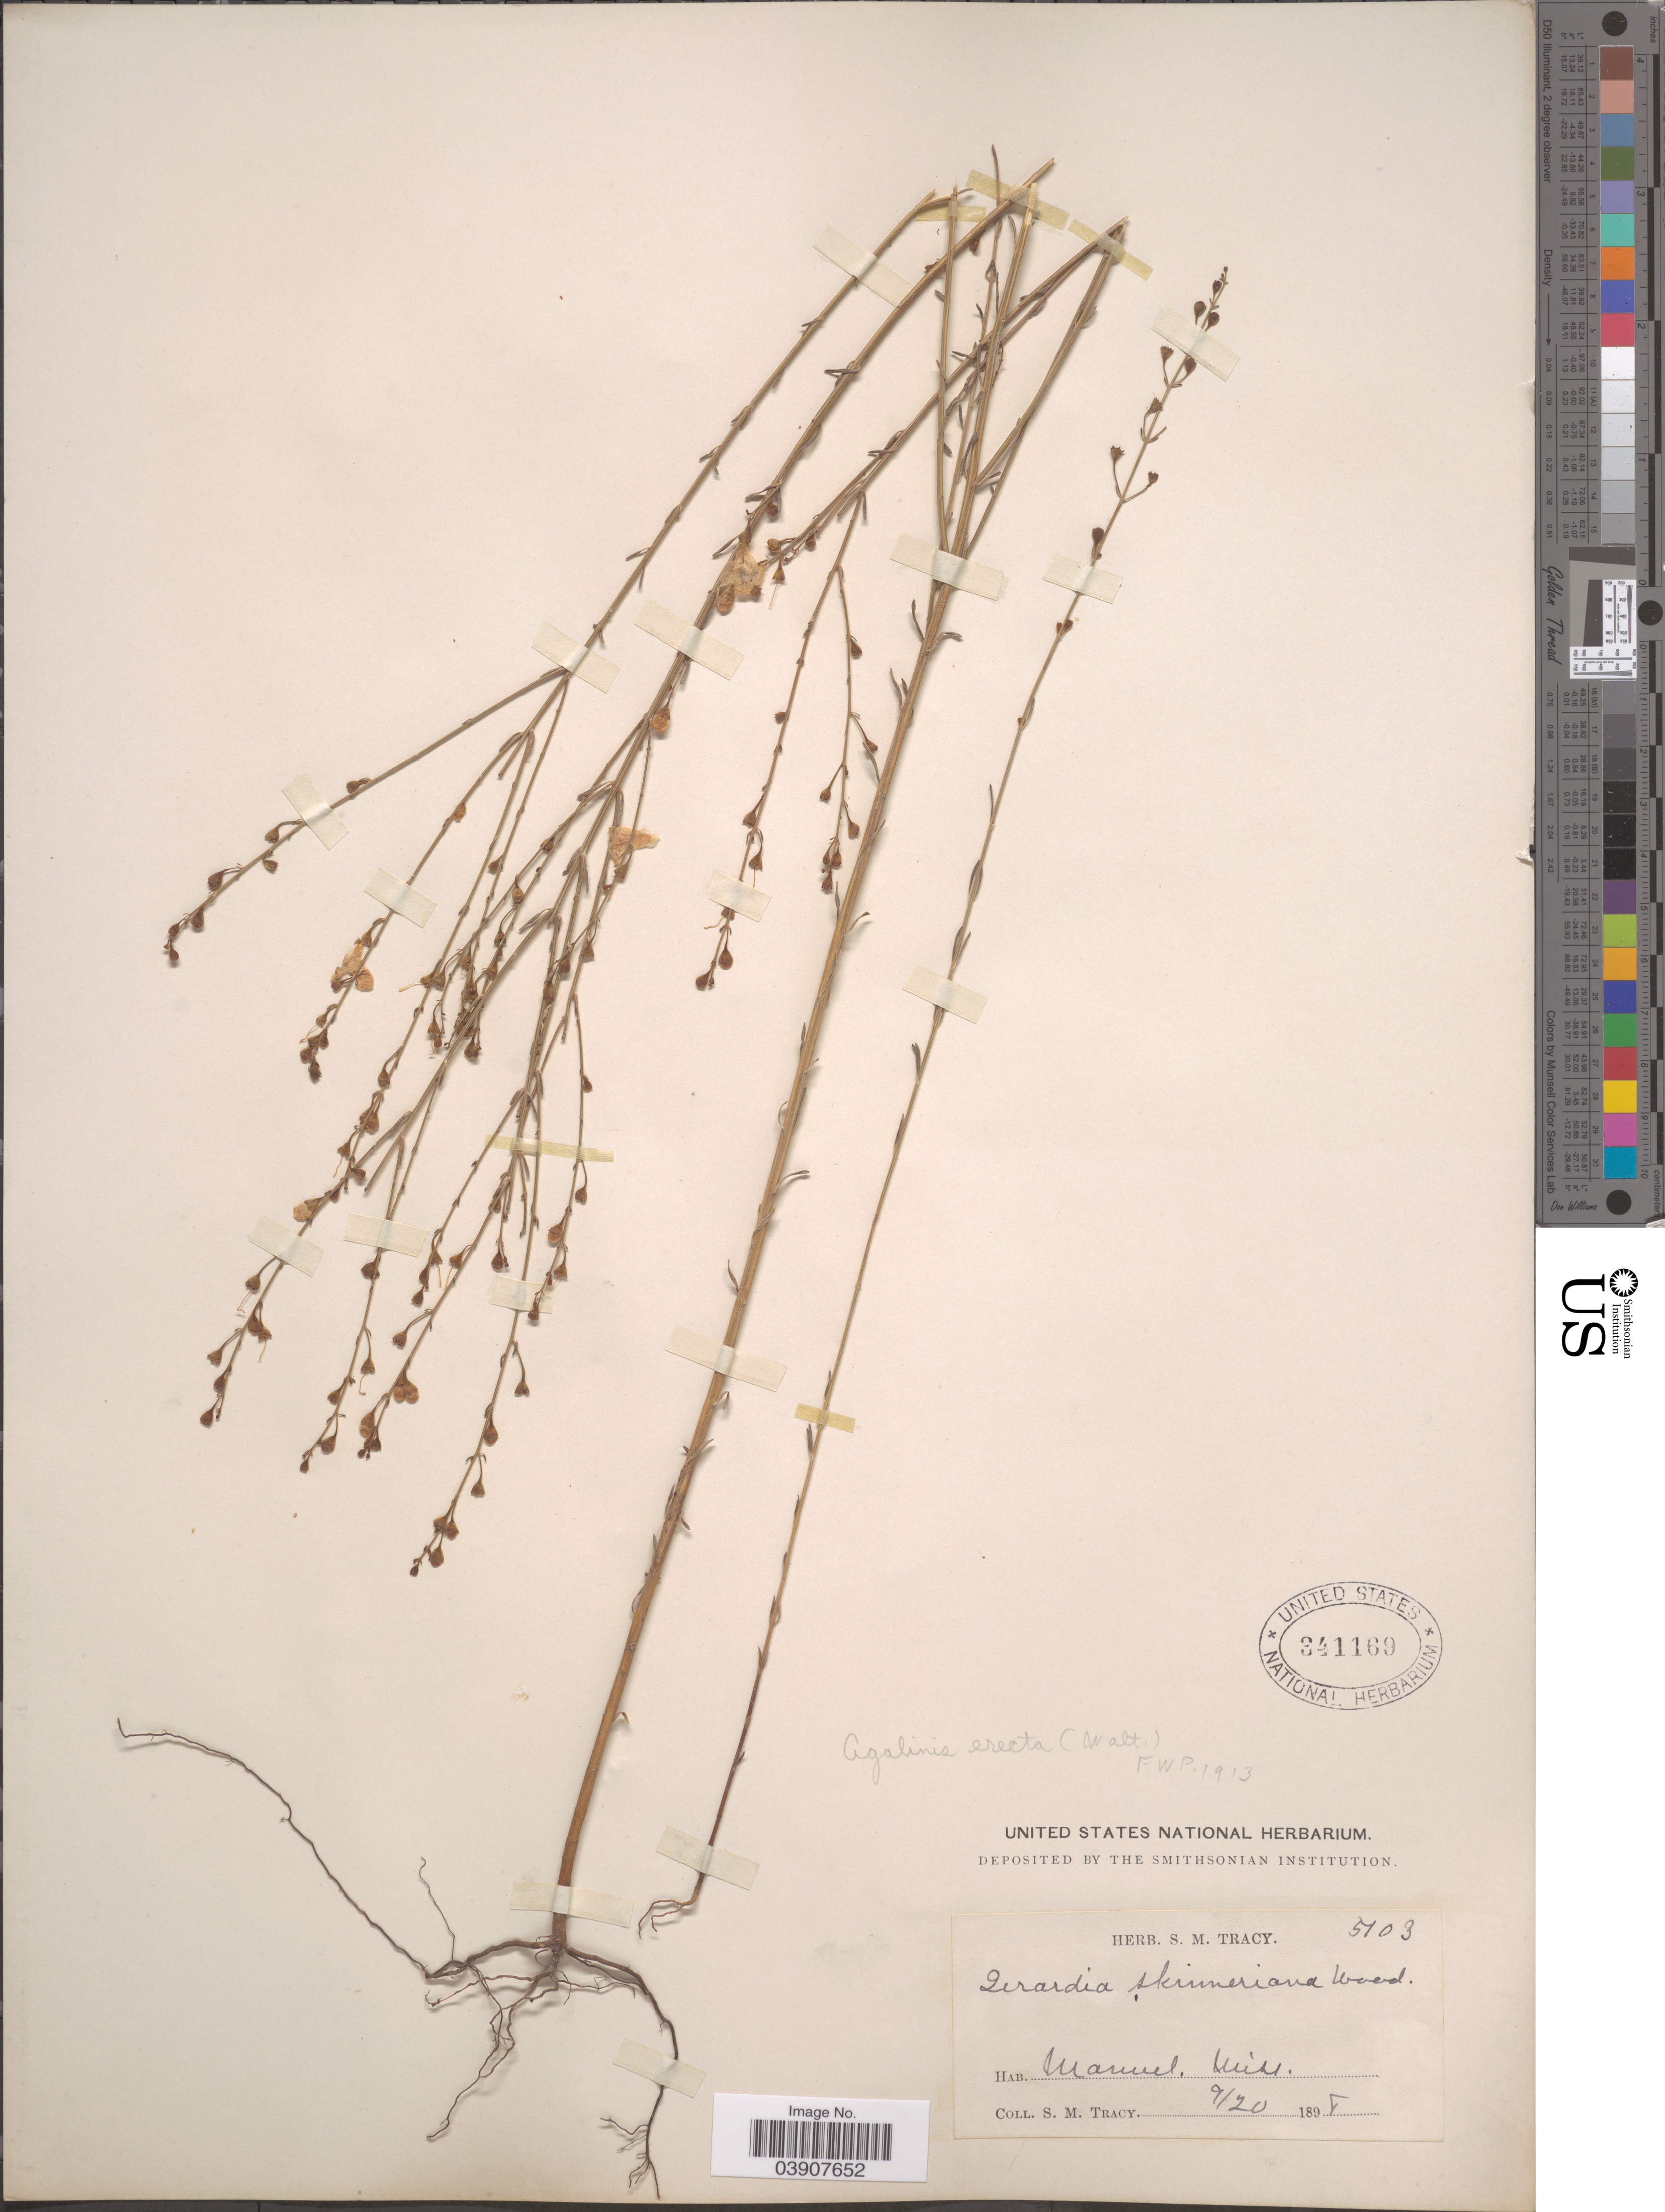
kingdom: Plantae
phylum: Tracheophyta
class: Magnoliopsida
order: Lamiales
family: Orobanchaceae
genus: Agalinis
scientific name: Agalinis erecta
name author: Pennell ex Small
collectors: S. M. Tracy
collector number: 5103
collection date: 1898-09-20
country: United States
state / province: Mississippi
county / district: Pearl River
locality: McNeill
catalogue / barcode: US 341169